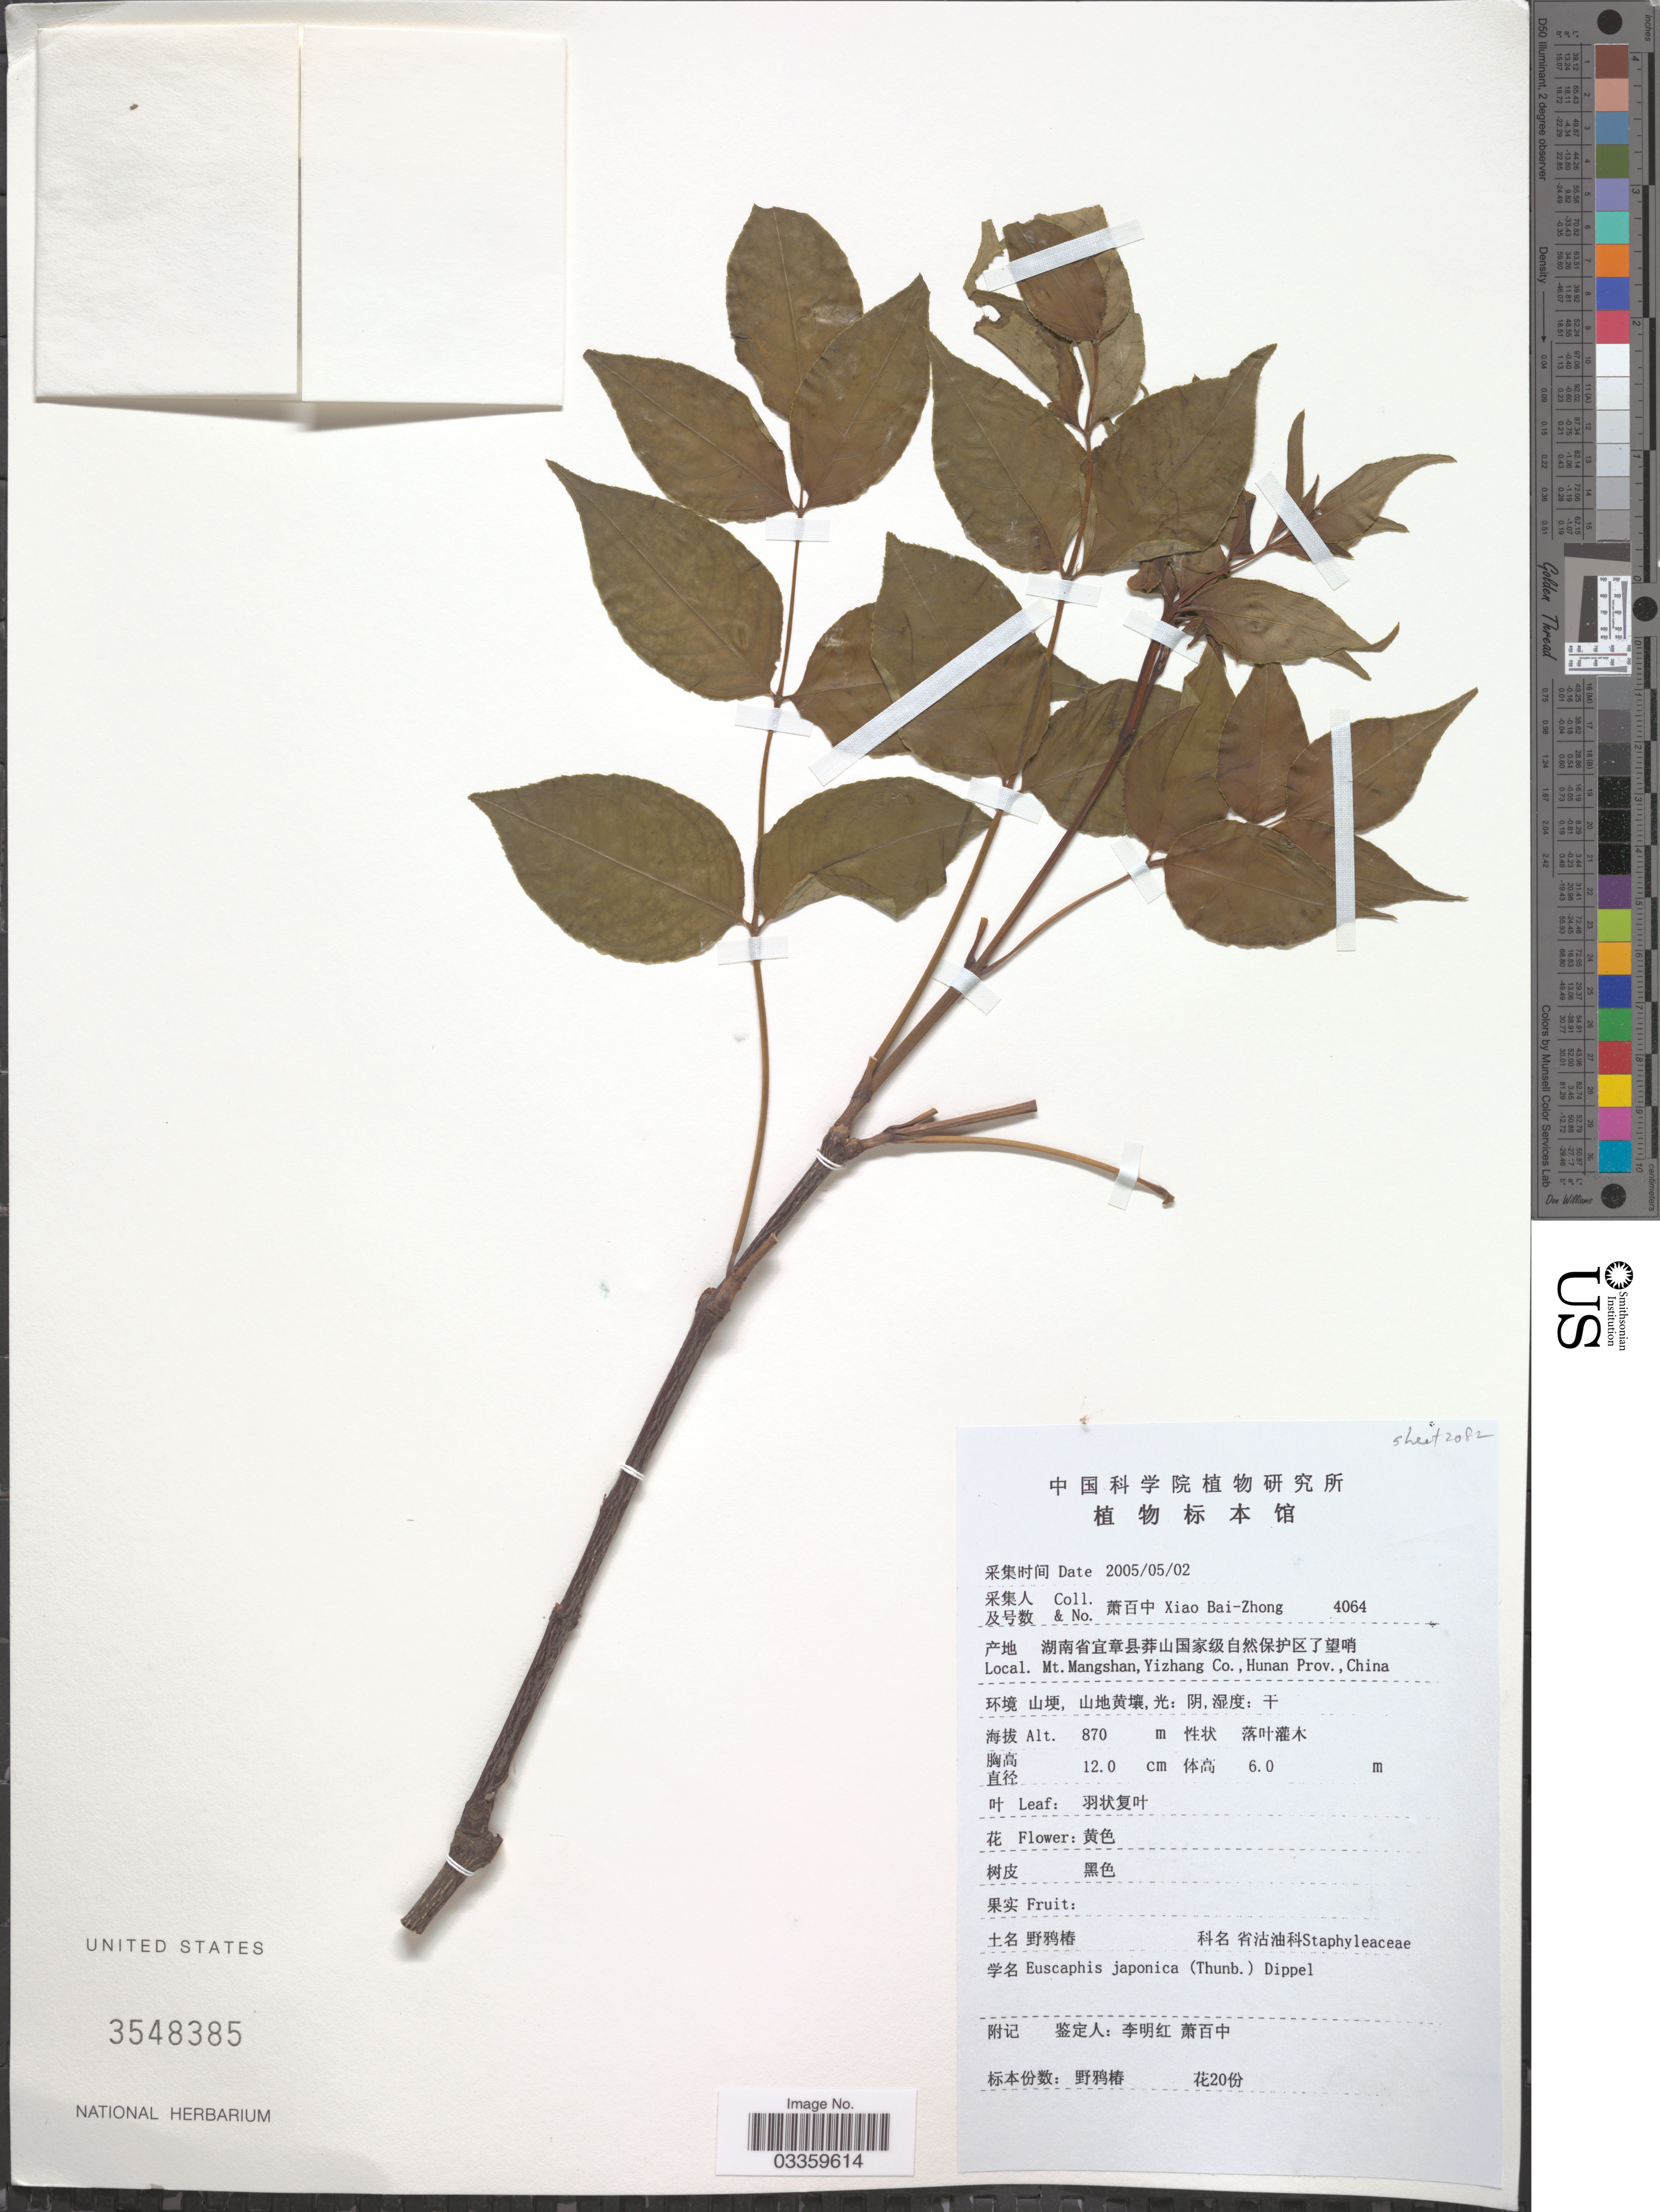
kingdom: Plantae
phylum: Tracheophyta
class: Magnoliopsida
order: Crossosomatales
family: Staphyleaceae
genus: Euscaphis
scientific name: Euscaphis japonica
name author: (Thunb.) Kanitz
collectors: B. Z. Xiao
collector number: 4064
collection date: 2005-05-02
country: China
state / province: Hunan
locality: Mt. Mangshan, Yizhang Co.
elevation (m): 870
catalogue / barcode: US 3548385